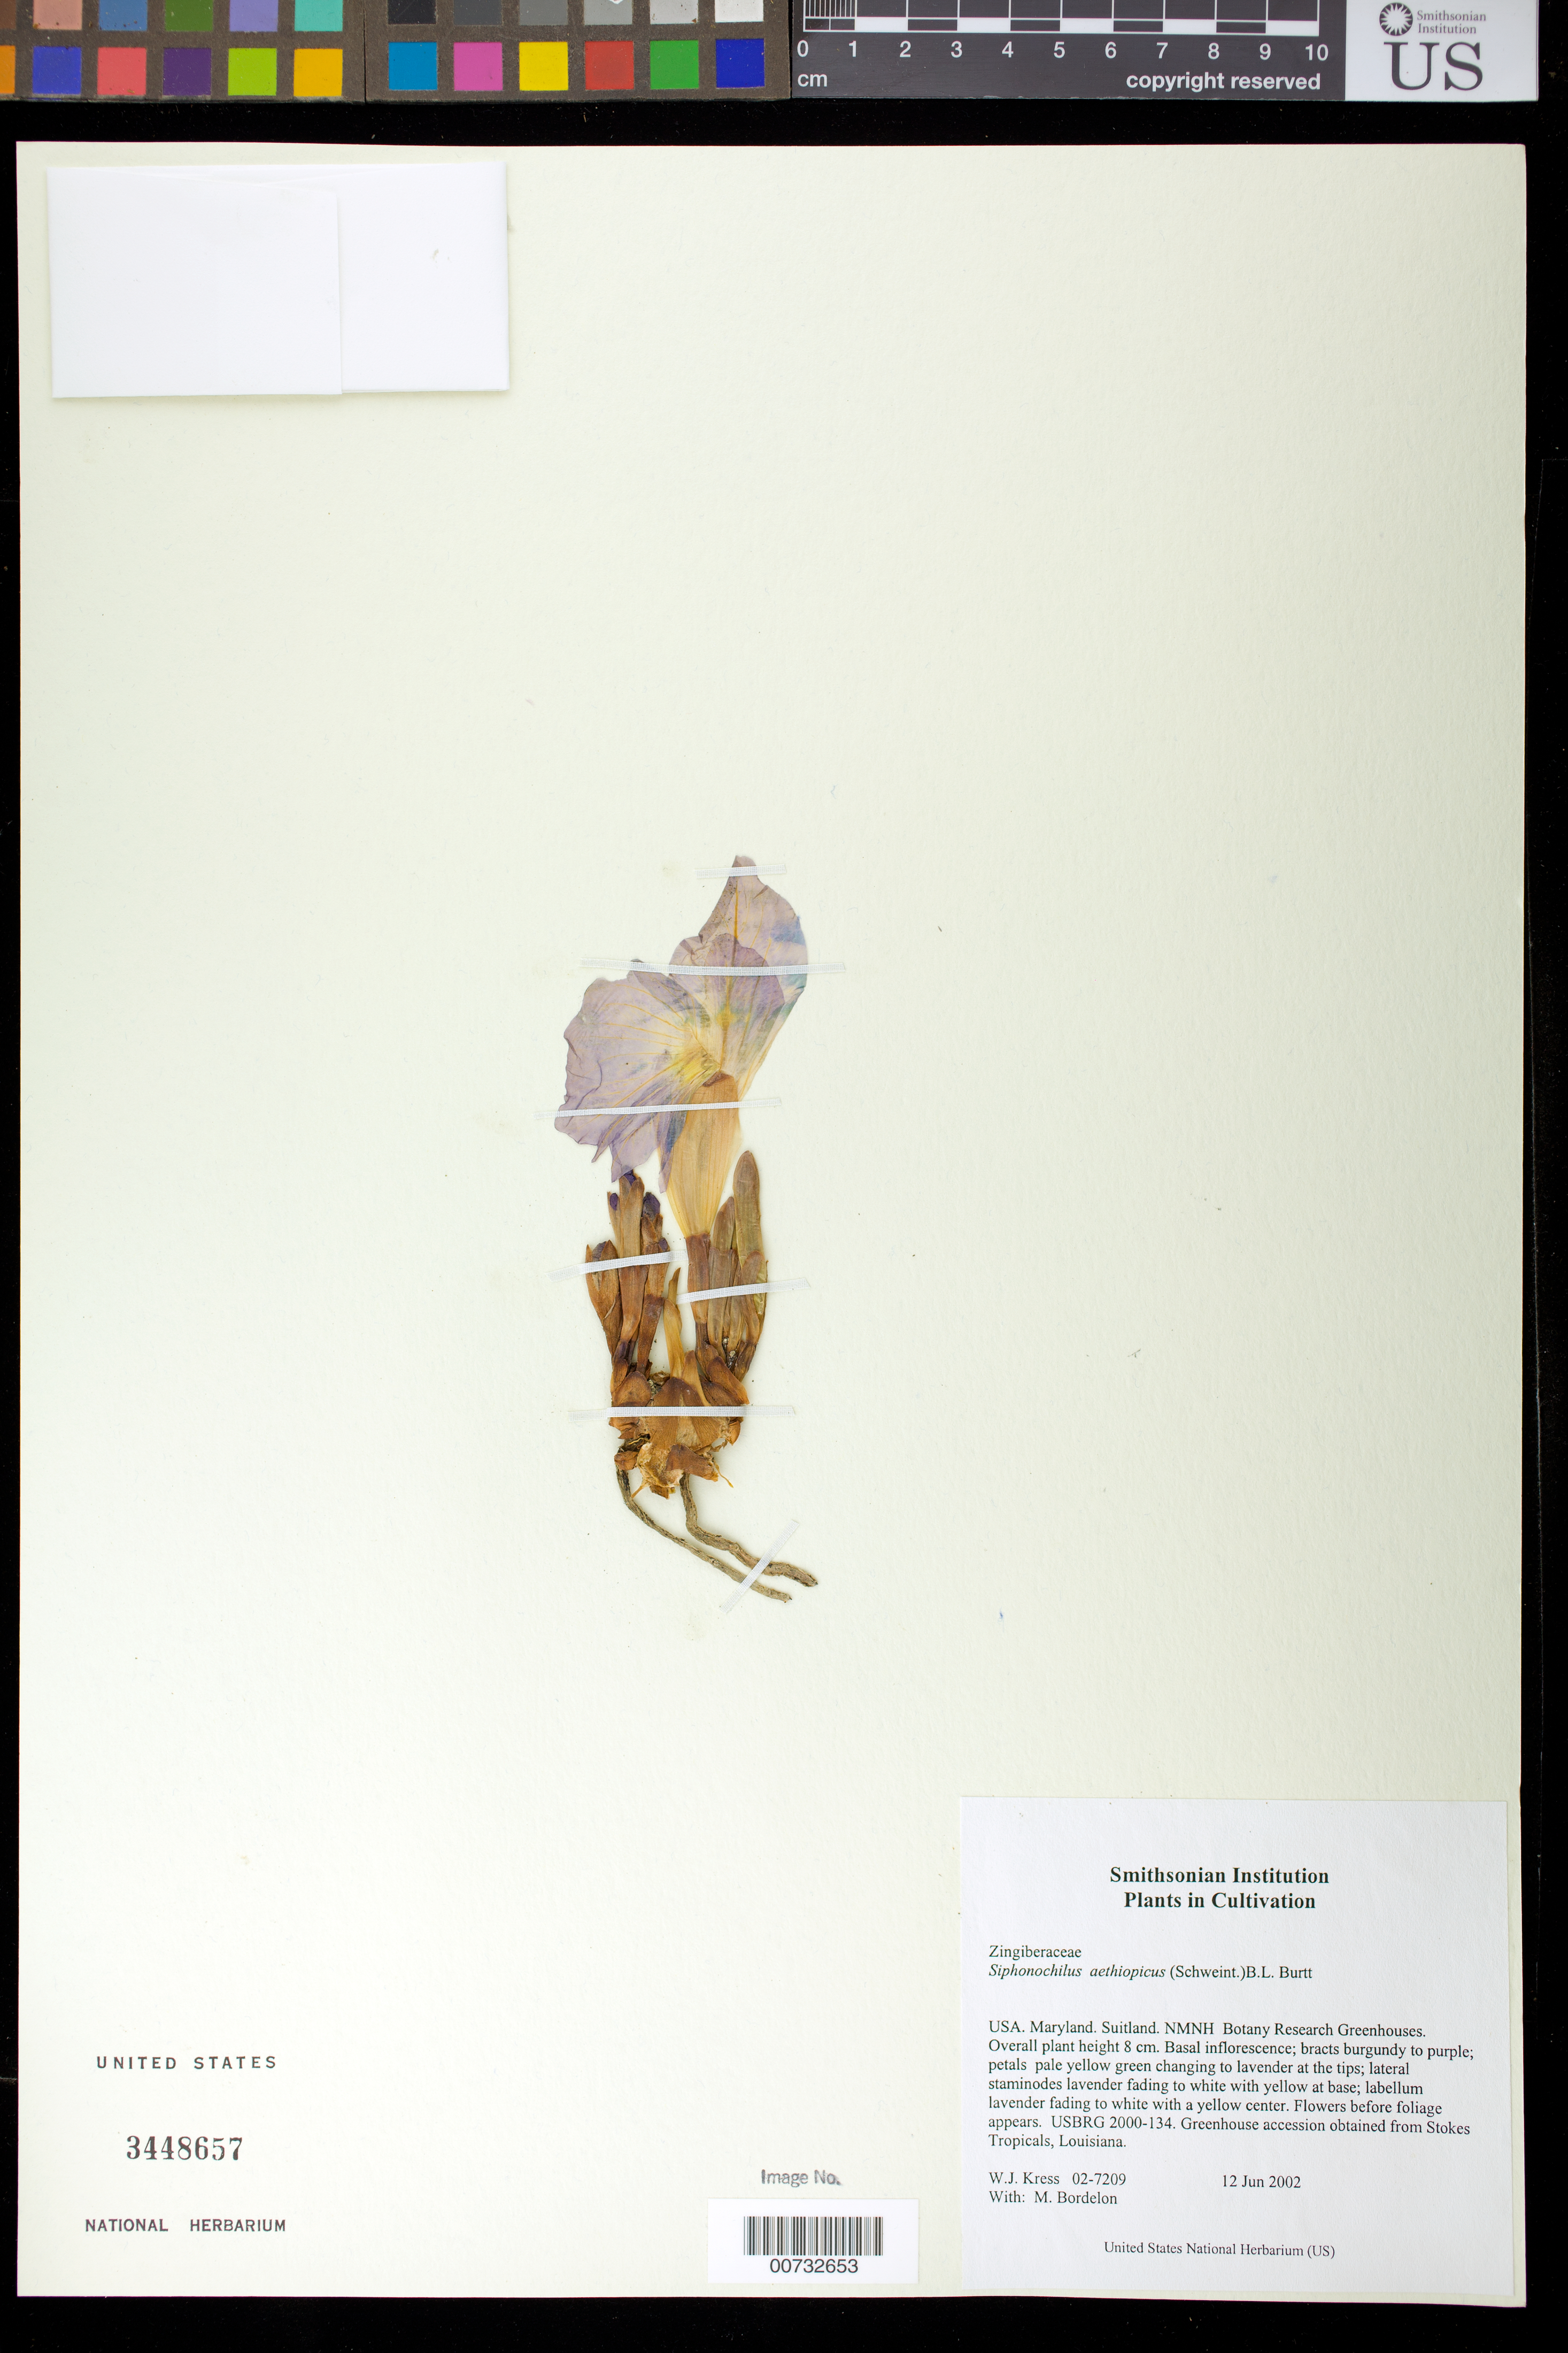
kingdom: Plantae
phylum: Tracheophyta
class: Liliopsida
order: Zingiberales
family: Zingiberaceae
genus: Siphonochilus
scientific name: Siphonochilus aethiopicus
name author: (Schweinf.) B.L. Burtt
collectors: W. J. Kress & M. Bordelon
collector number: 02-7209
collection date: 2002-06-12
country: United States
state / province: Maryland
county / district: Prince George's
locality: NMNH Botany Research Greenhouses. Suitland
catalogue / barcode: US 3448657